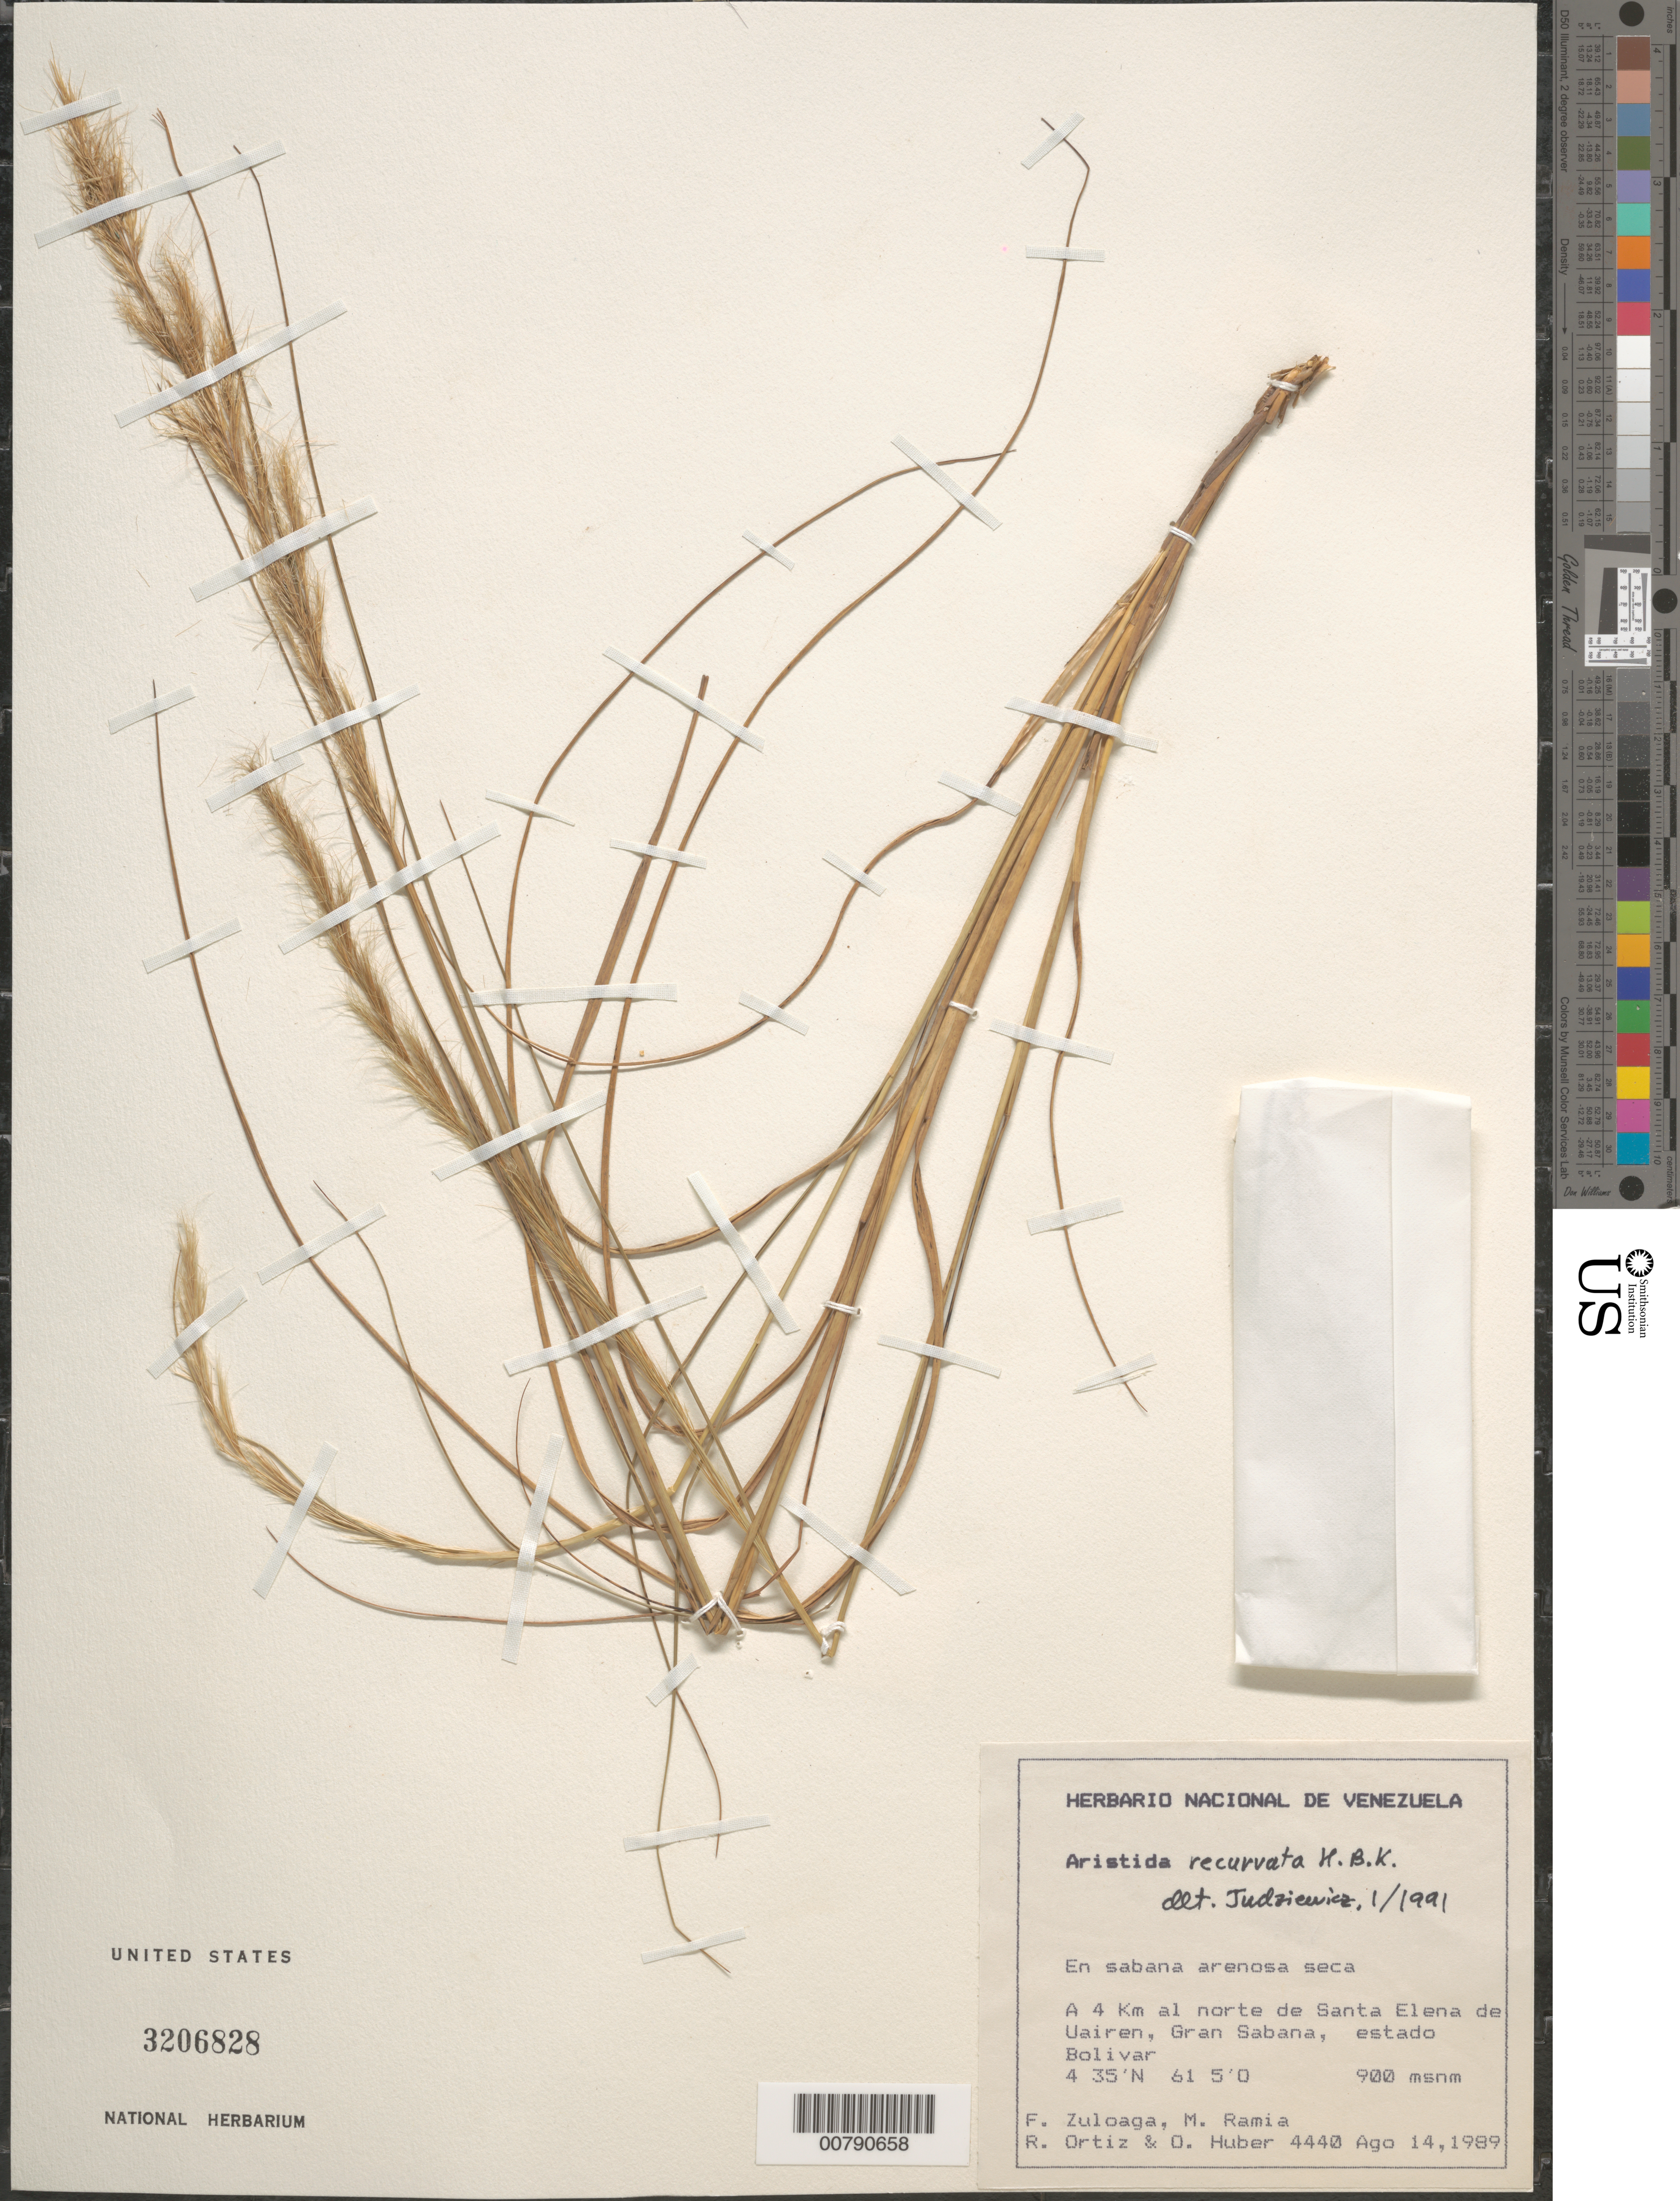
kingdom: Plantae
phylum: Tracheophyta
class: Liliopsida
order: Poales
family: Poaceae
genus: Aristida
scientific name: Aristida recurvata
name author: Kunth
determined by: Judziewicz, E. J.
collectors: F. O. Zuloaga, M. Ramia, R. Ortíz & O. Huber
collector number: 4440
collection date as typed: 14-Aug-89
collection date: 1989-08-14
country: Venezuela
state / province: Bolívar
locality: Gran Sabana, 4 km N de Santa Elena de Uairen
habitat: Dry, sandy savanna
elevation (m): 900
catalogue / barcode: US 3206828